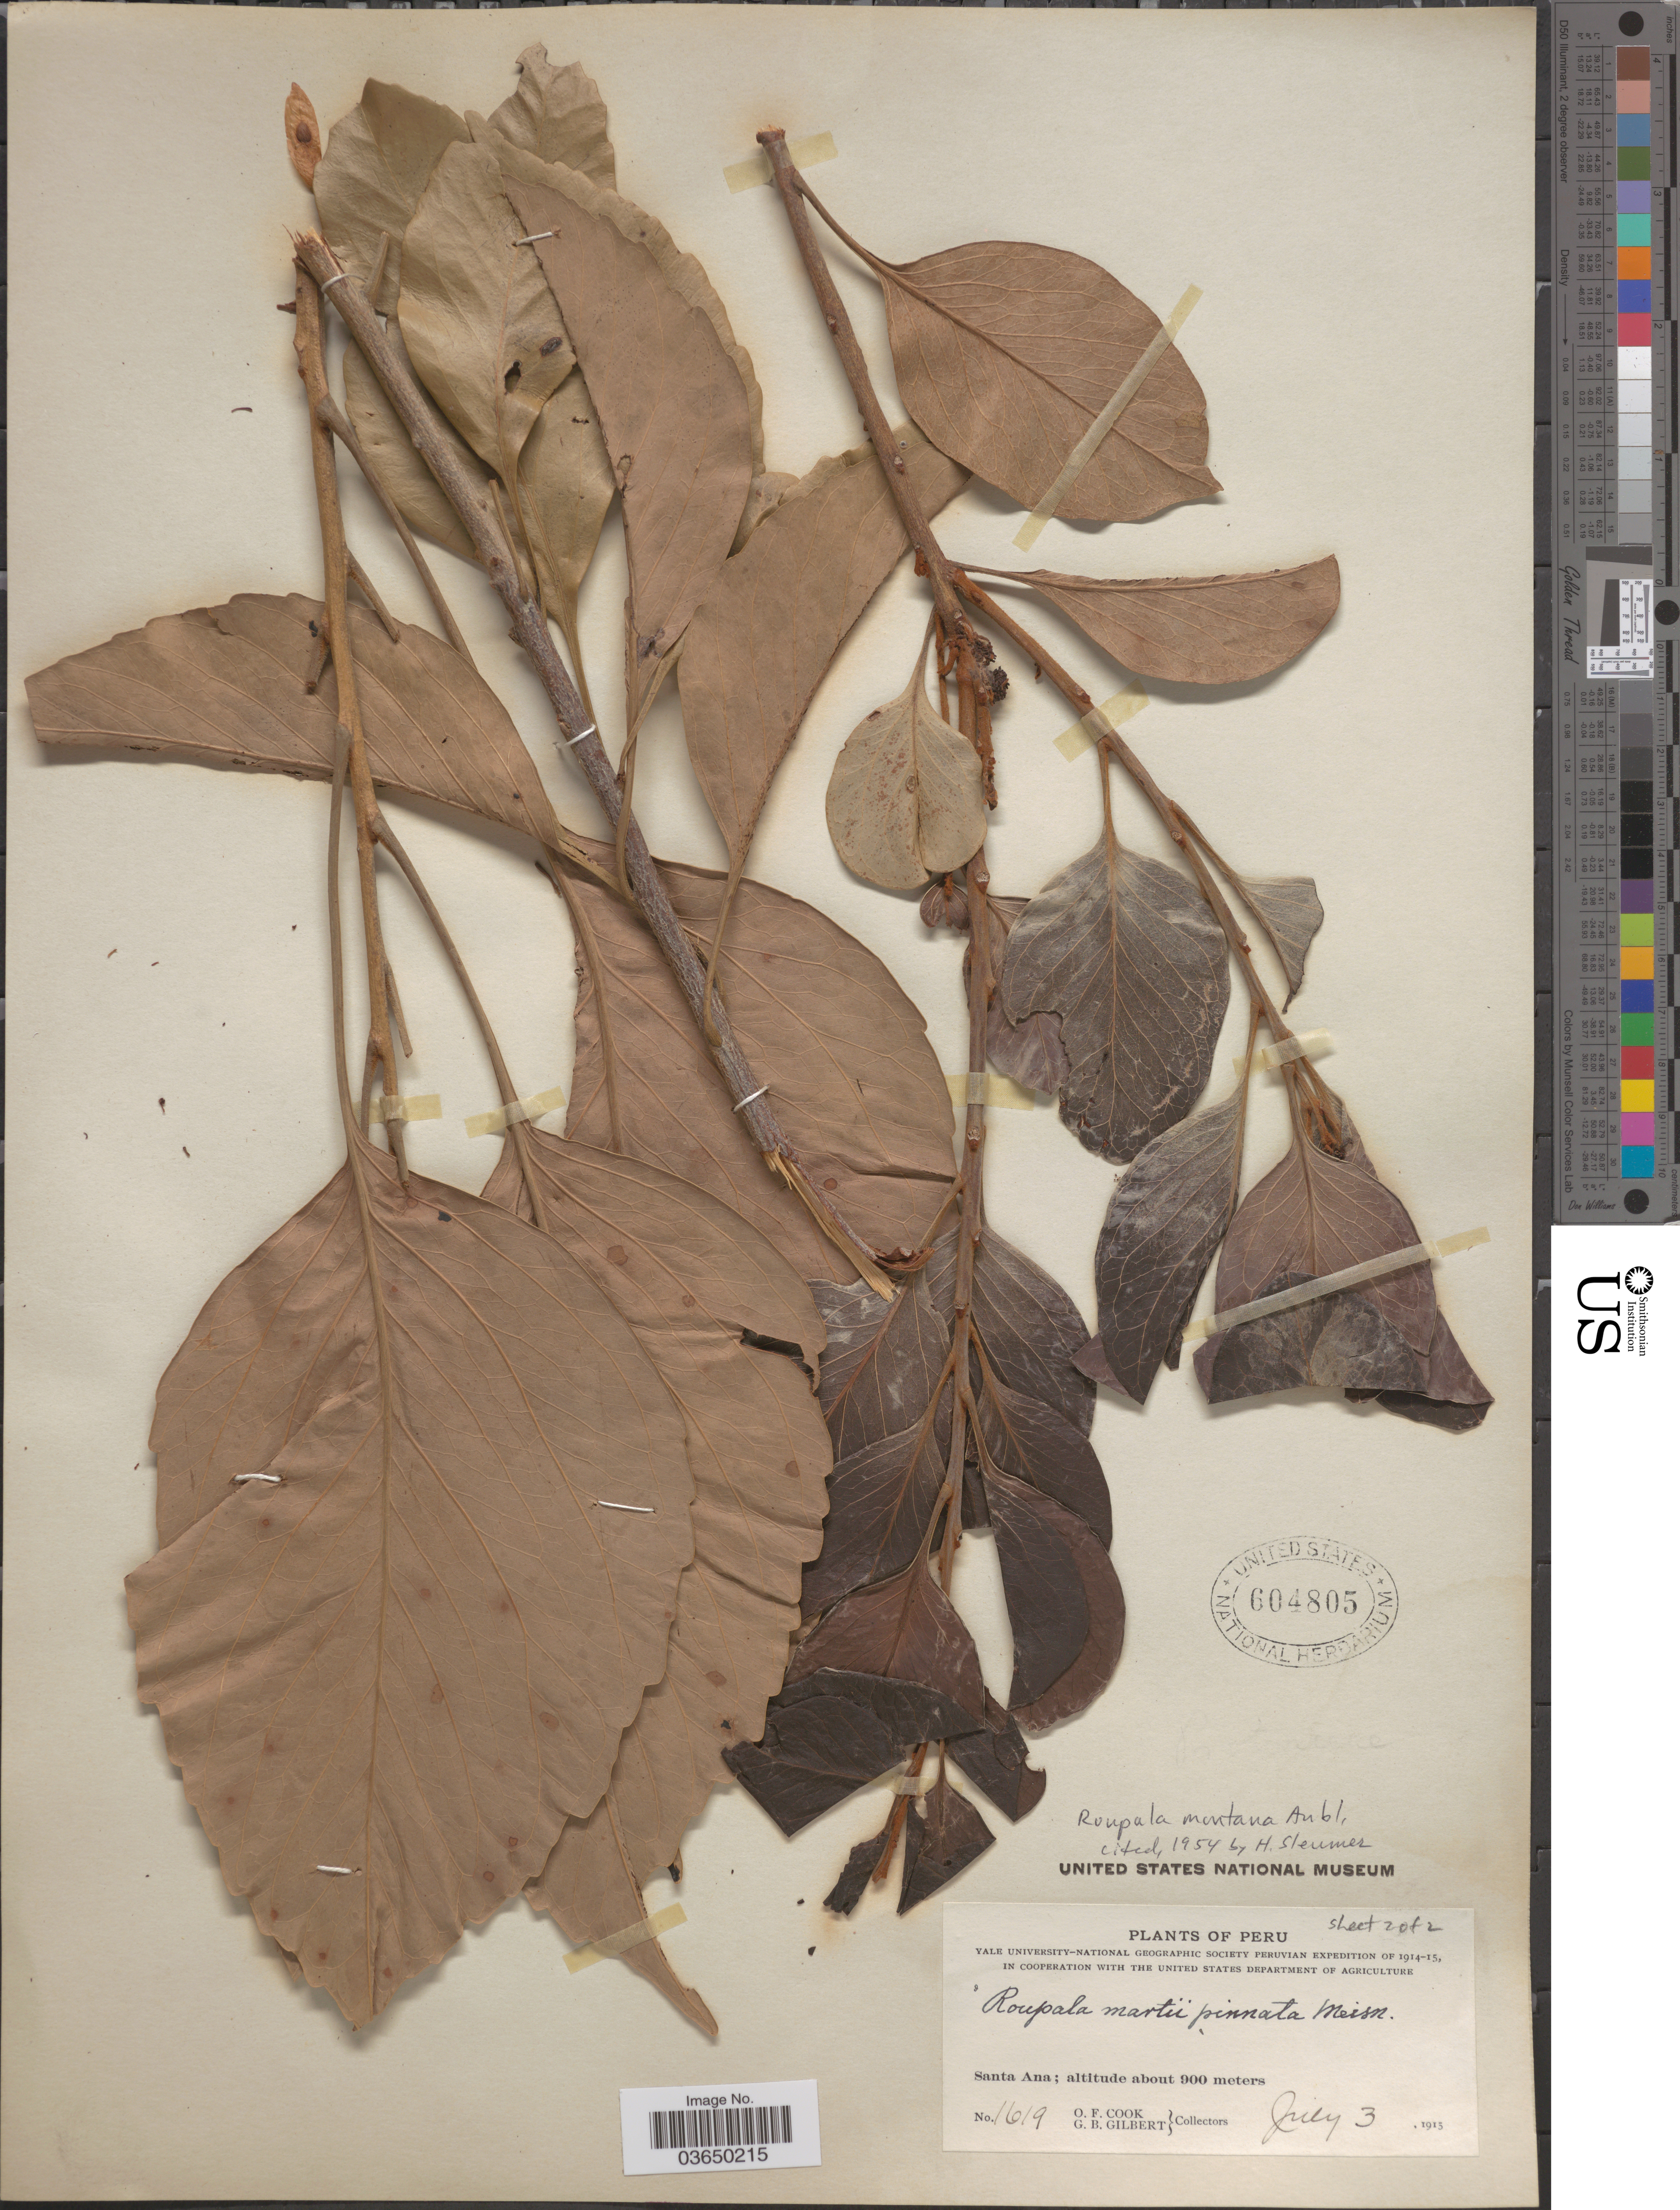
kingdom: Plantae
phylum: Tracheophyta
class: Magnoliopsida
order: Proteales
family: Proteaceae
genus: Roupala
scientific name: Roupala montana var. montana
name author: Aubl.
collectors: O. F. Cook & G. B. Gilbert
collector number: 1619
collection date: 1915-07-03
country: Peru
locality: Santa Ana.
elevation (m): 900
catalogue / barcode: US 604805